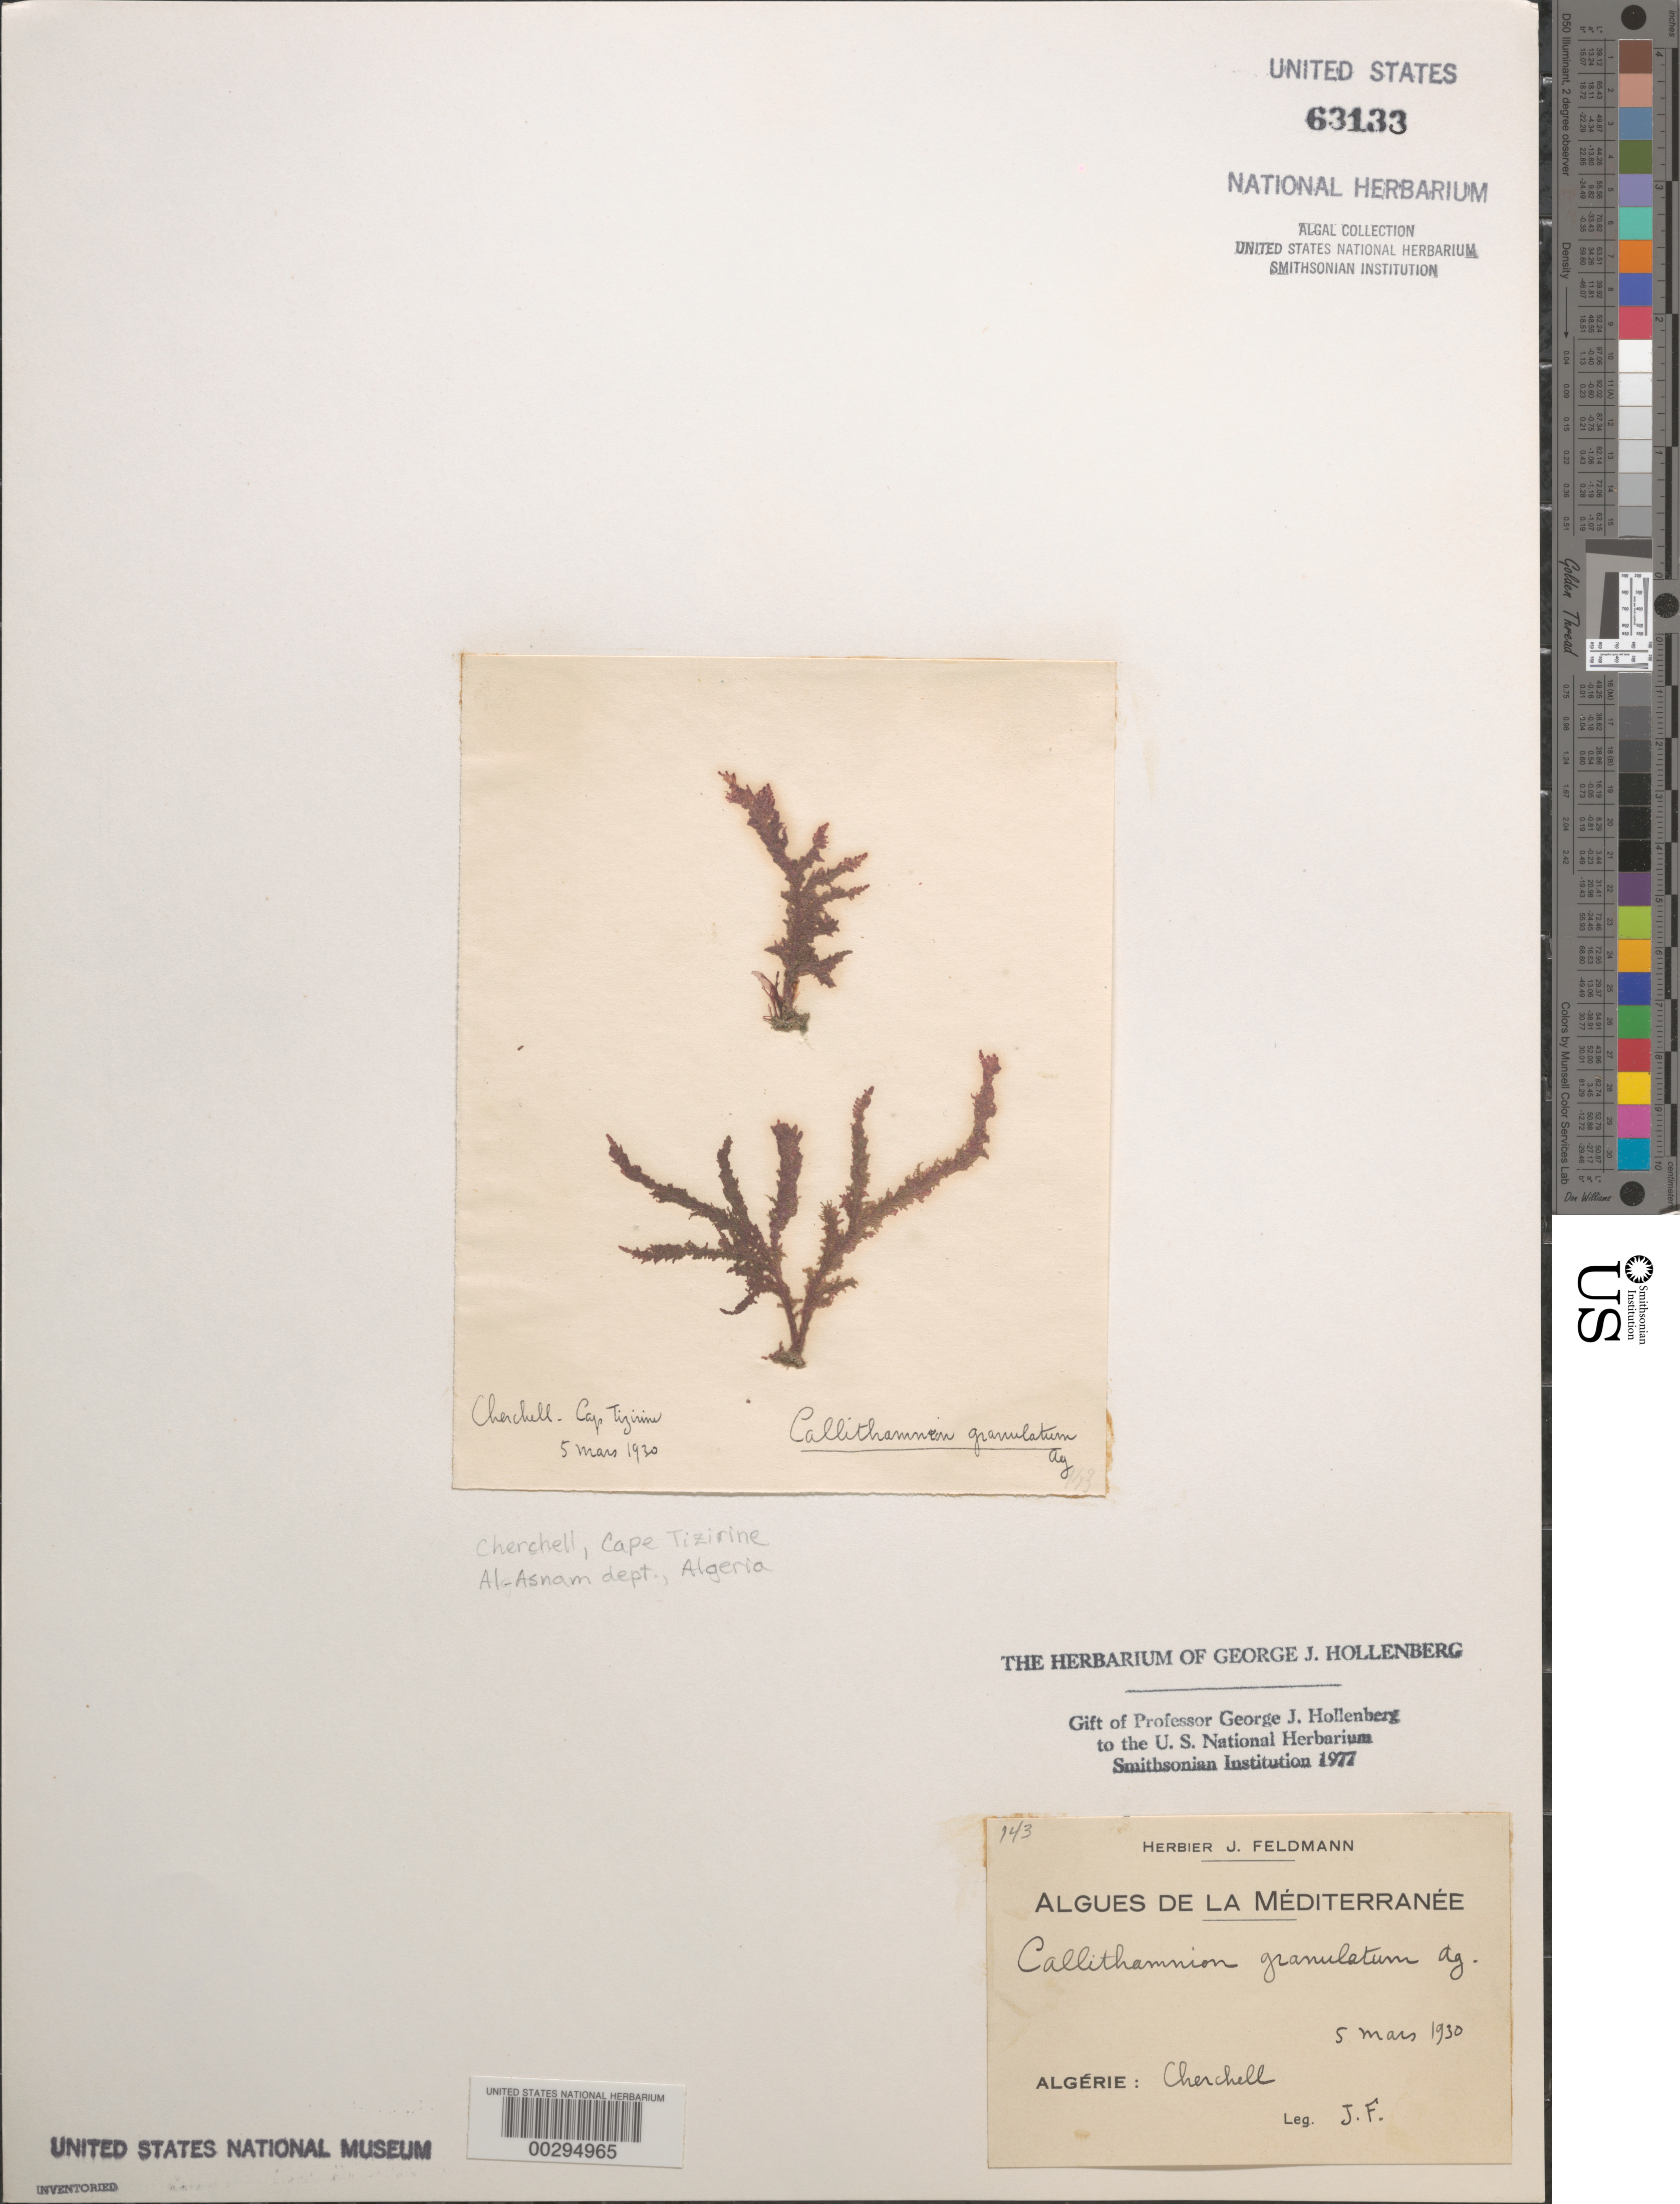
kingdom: Plantae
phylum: Rhodophyta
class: Florideophyceae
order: Ceramiales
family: Callithamniaceae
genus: Callithamnion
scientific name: Callithamnion granulatum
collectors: J. Feldmann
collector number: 143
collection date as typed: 05 Mar 1930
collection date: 1930-03-05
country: Algeria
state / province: Tipaza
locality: Cherchell, Cap Tizirine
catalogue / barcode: US 63133